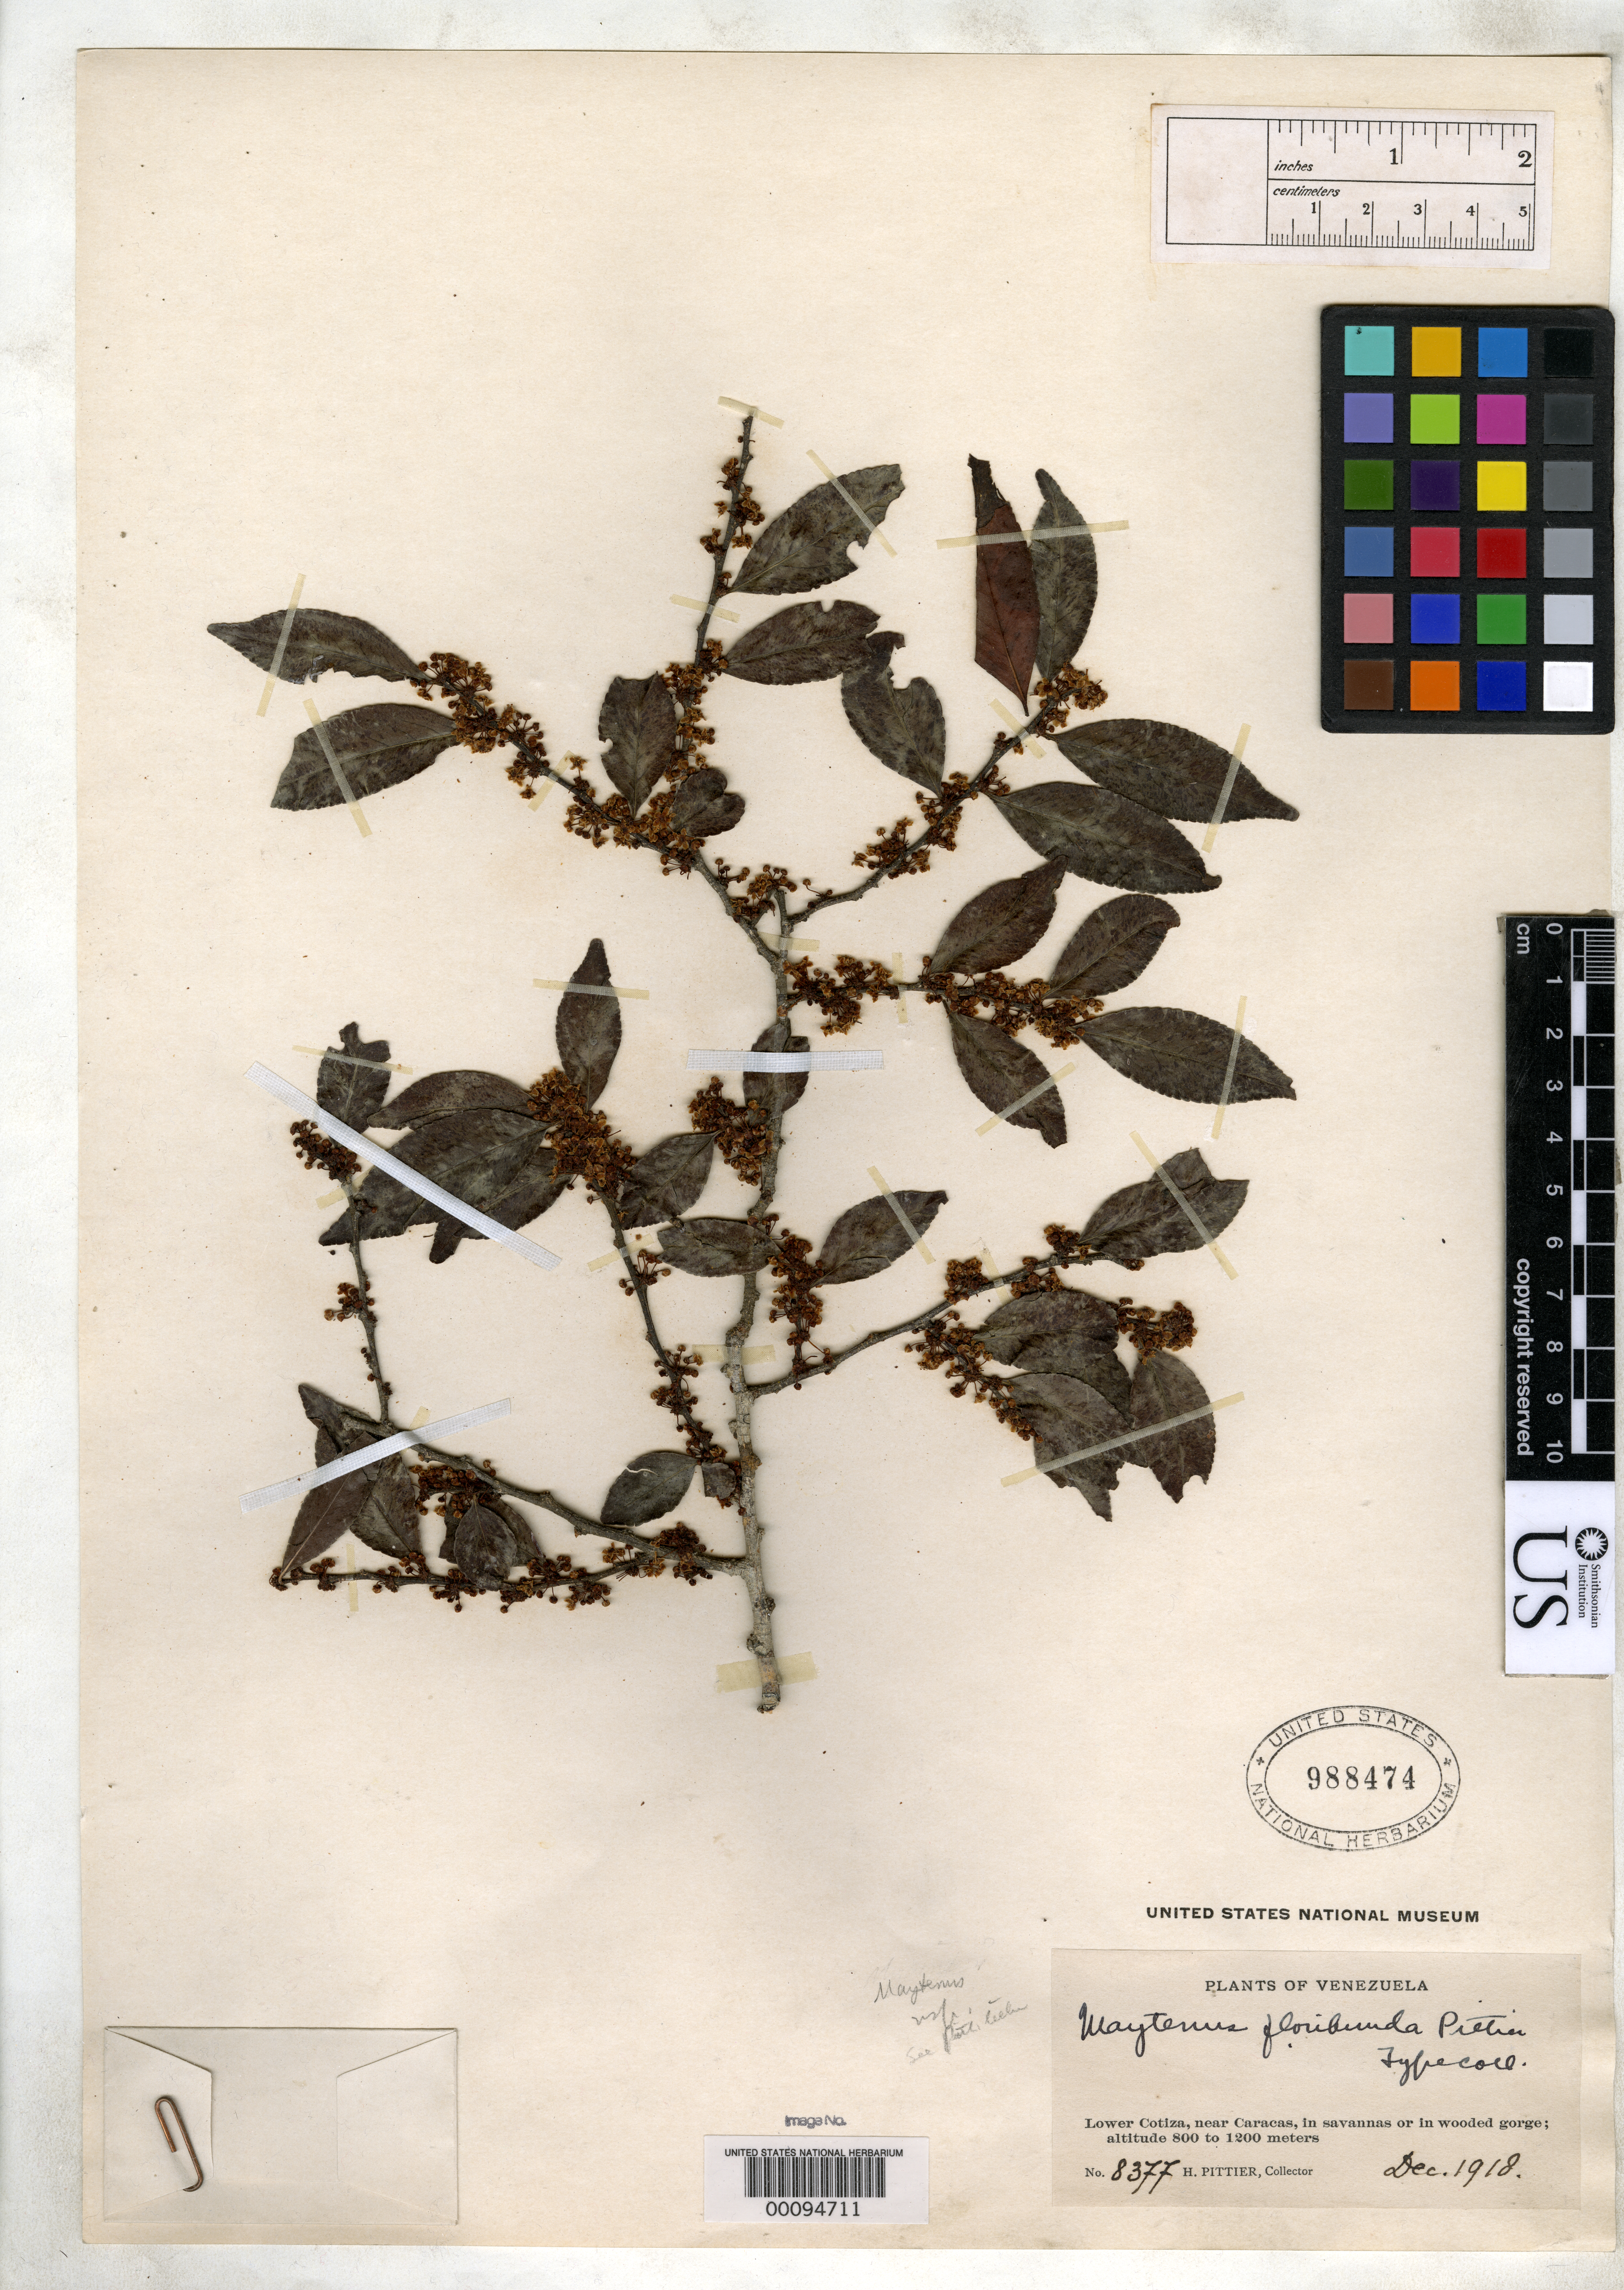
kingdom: Plantae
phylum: Tracheophyta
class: Magnoliopsida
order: Celastrales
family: Celastraceae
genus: Maytenus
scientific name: Maytenus floribunda Pittier, nom. illeg. hom.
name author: Pittier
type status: Type Collection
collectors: H. F. Pittier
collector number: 8377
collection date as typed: Dec 1918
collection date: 1918-12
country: Venezuela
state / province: Distrito Federal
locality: Lower Cotiza, near Caracas.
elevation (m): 800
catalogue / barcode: US 988474